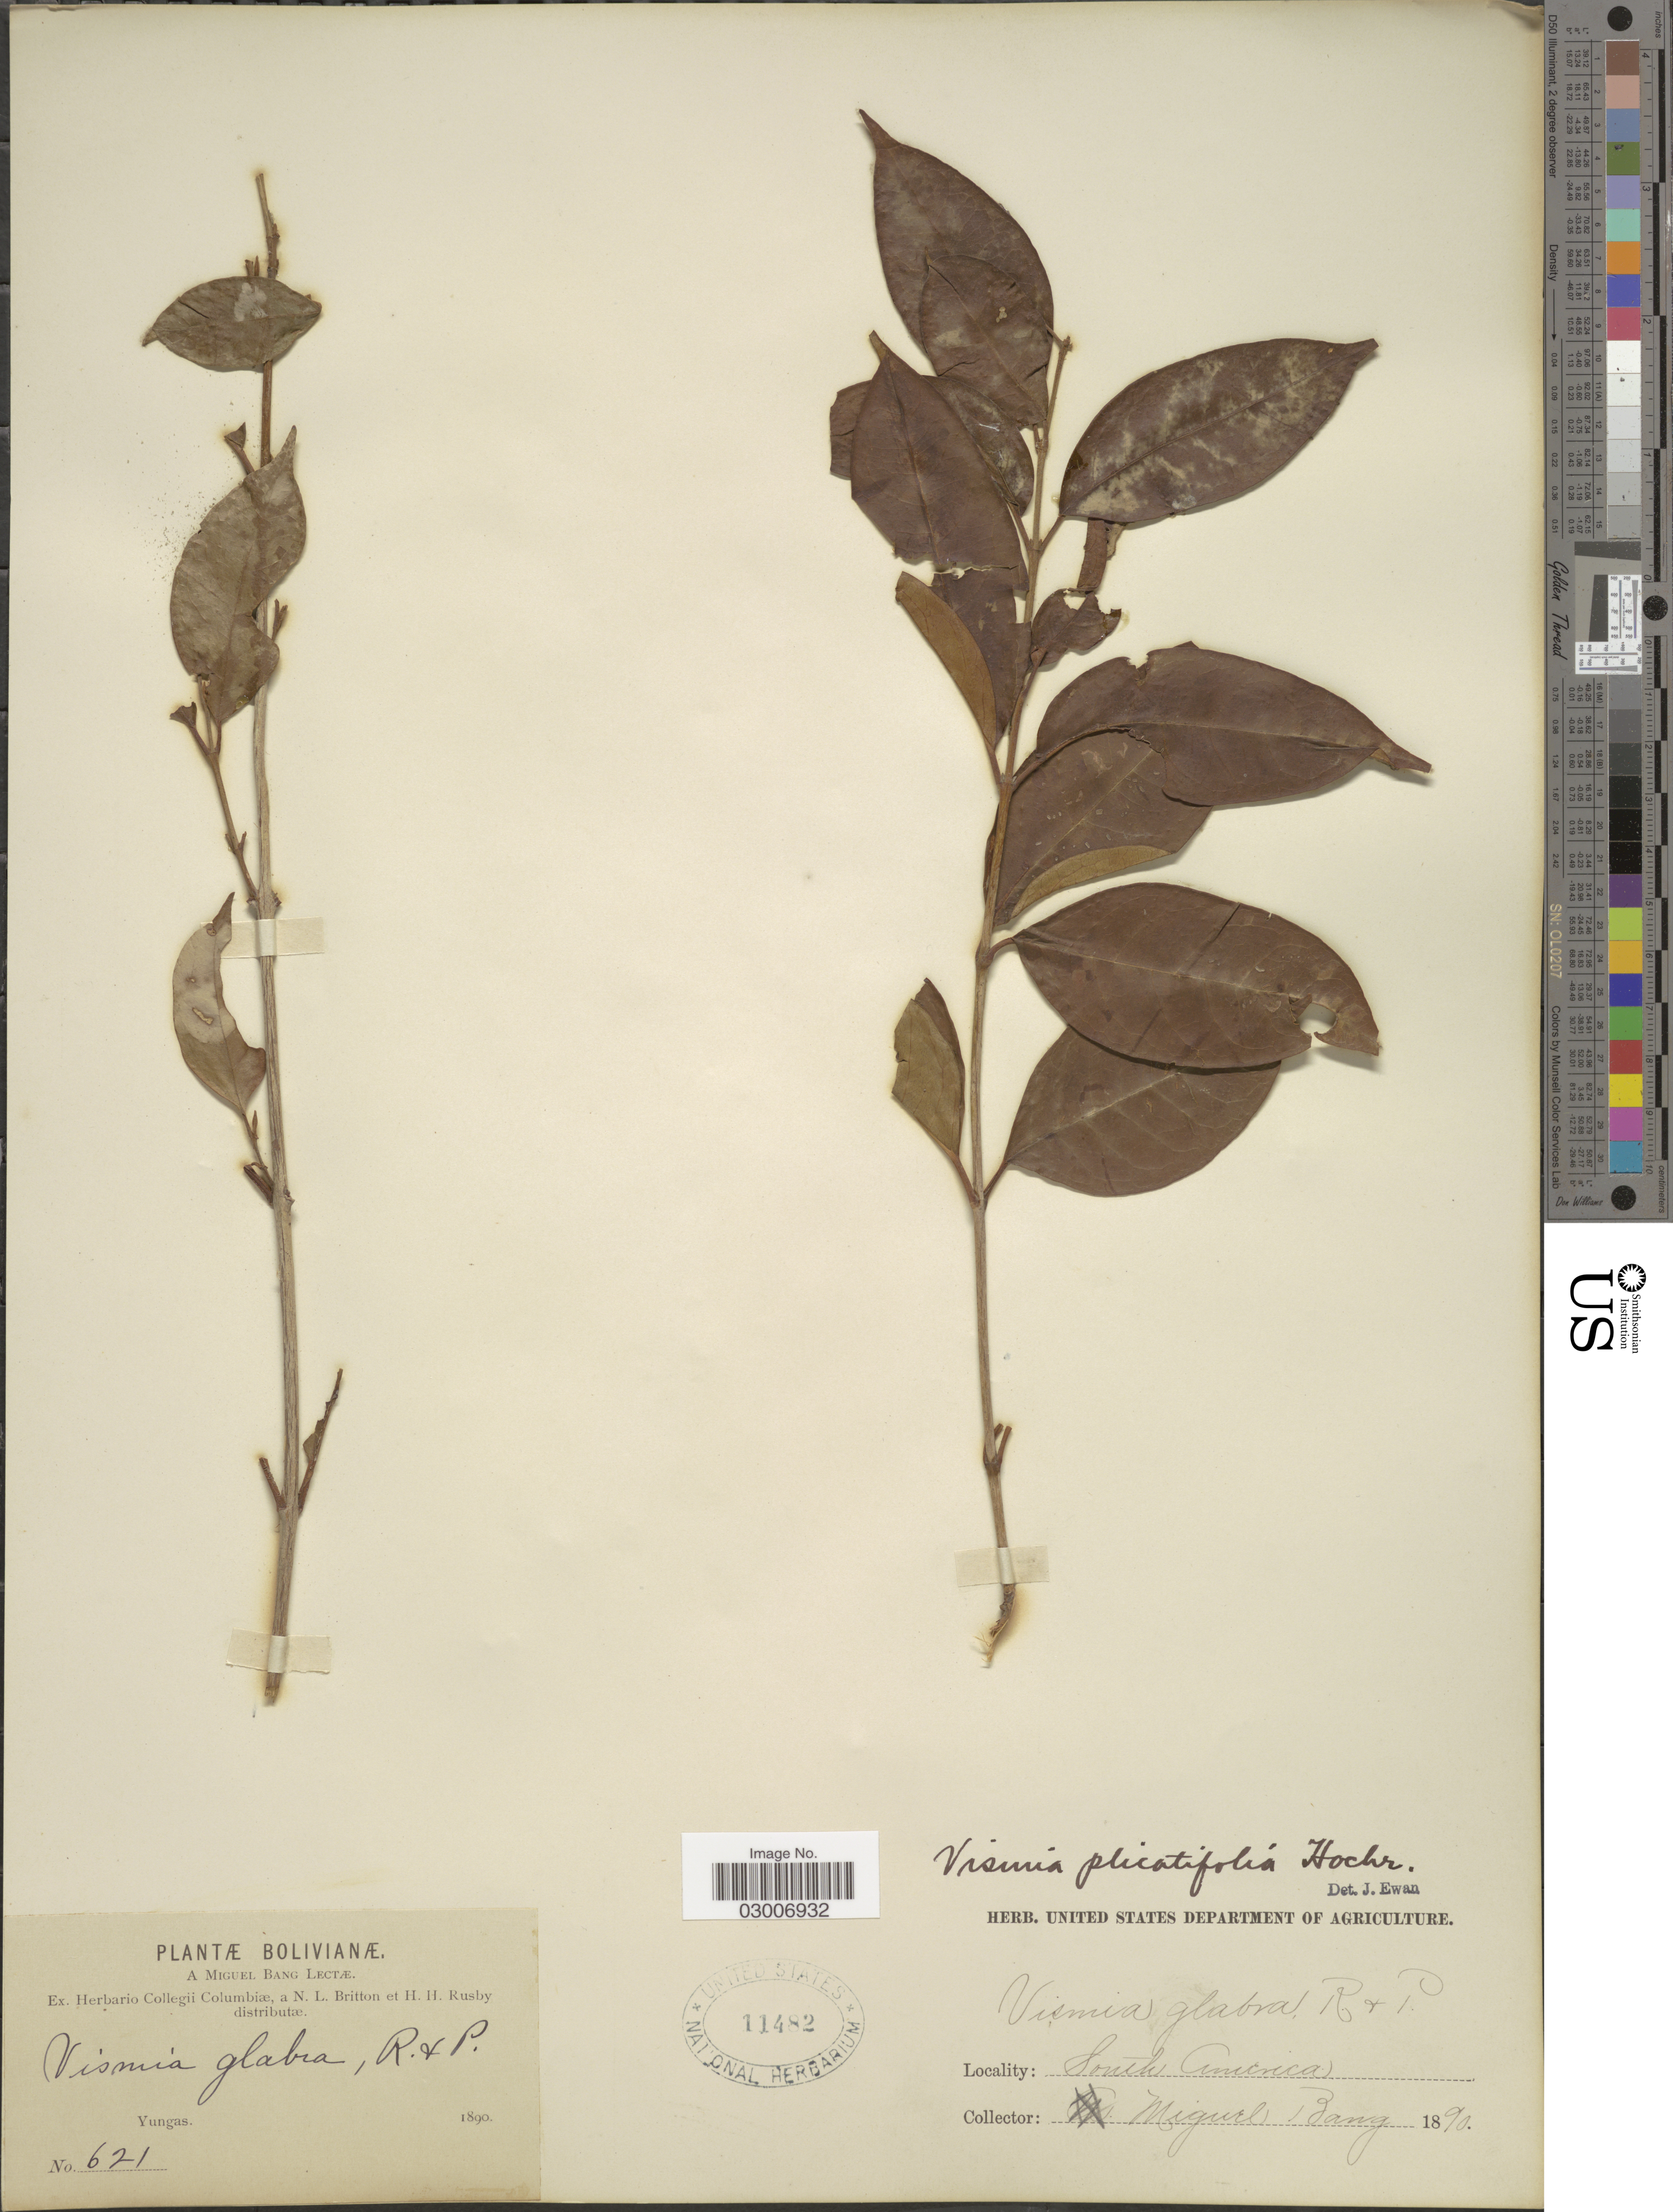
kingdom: Plantae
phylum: Tracheophyta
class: Magnoliopsida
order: Malpighiales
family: Hypericaceae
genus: Vismia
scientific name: Vismia plicatifolia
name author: Hochr.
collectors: M. Bang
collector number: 621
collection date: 1890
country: Bolivia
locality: Yungas.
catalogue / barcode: US 11482